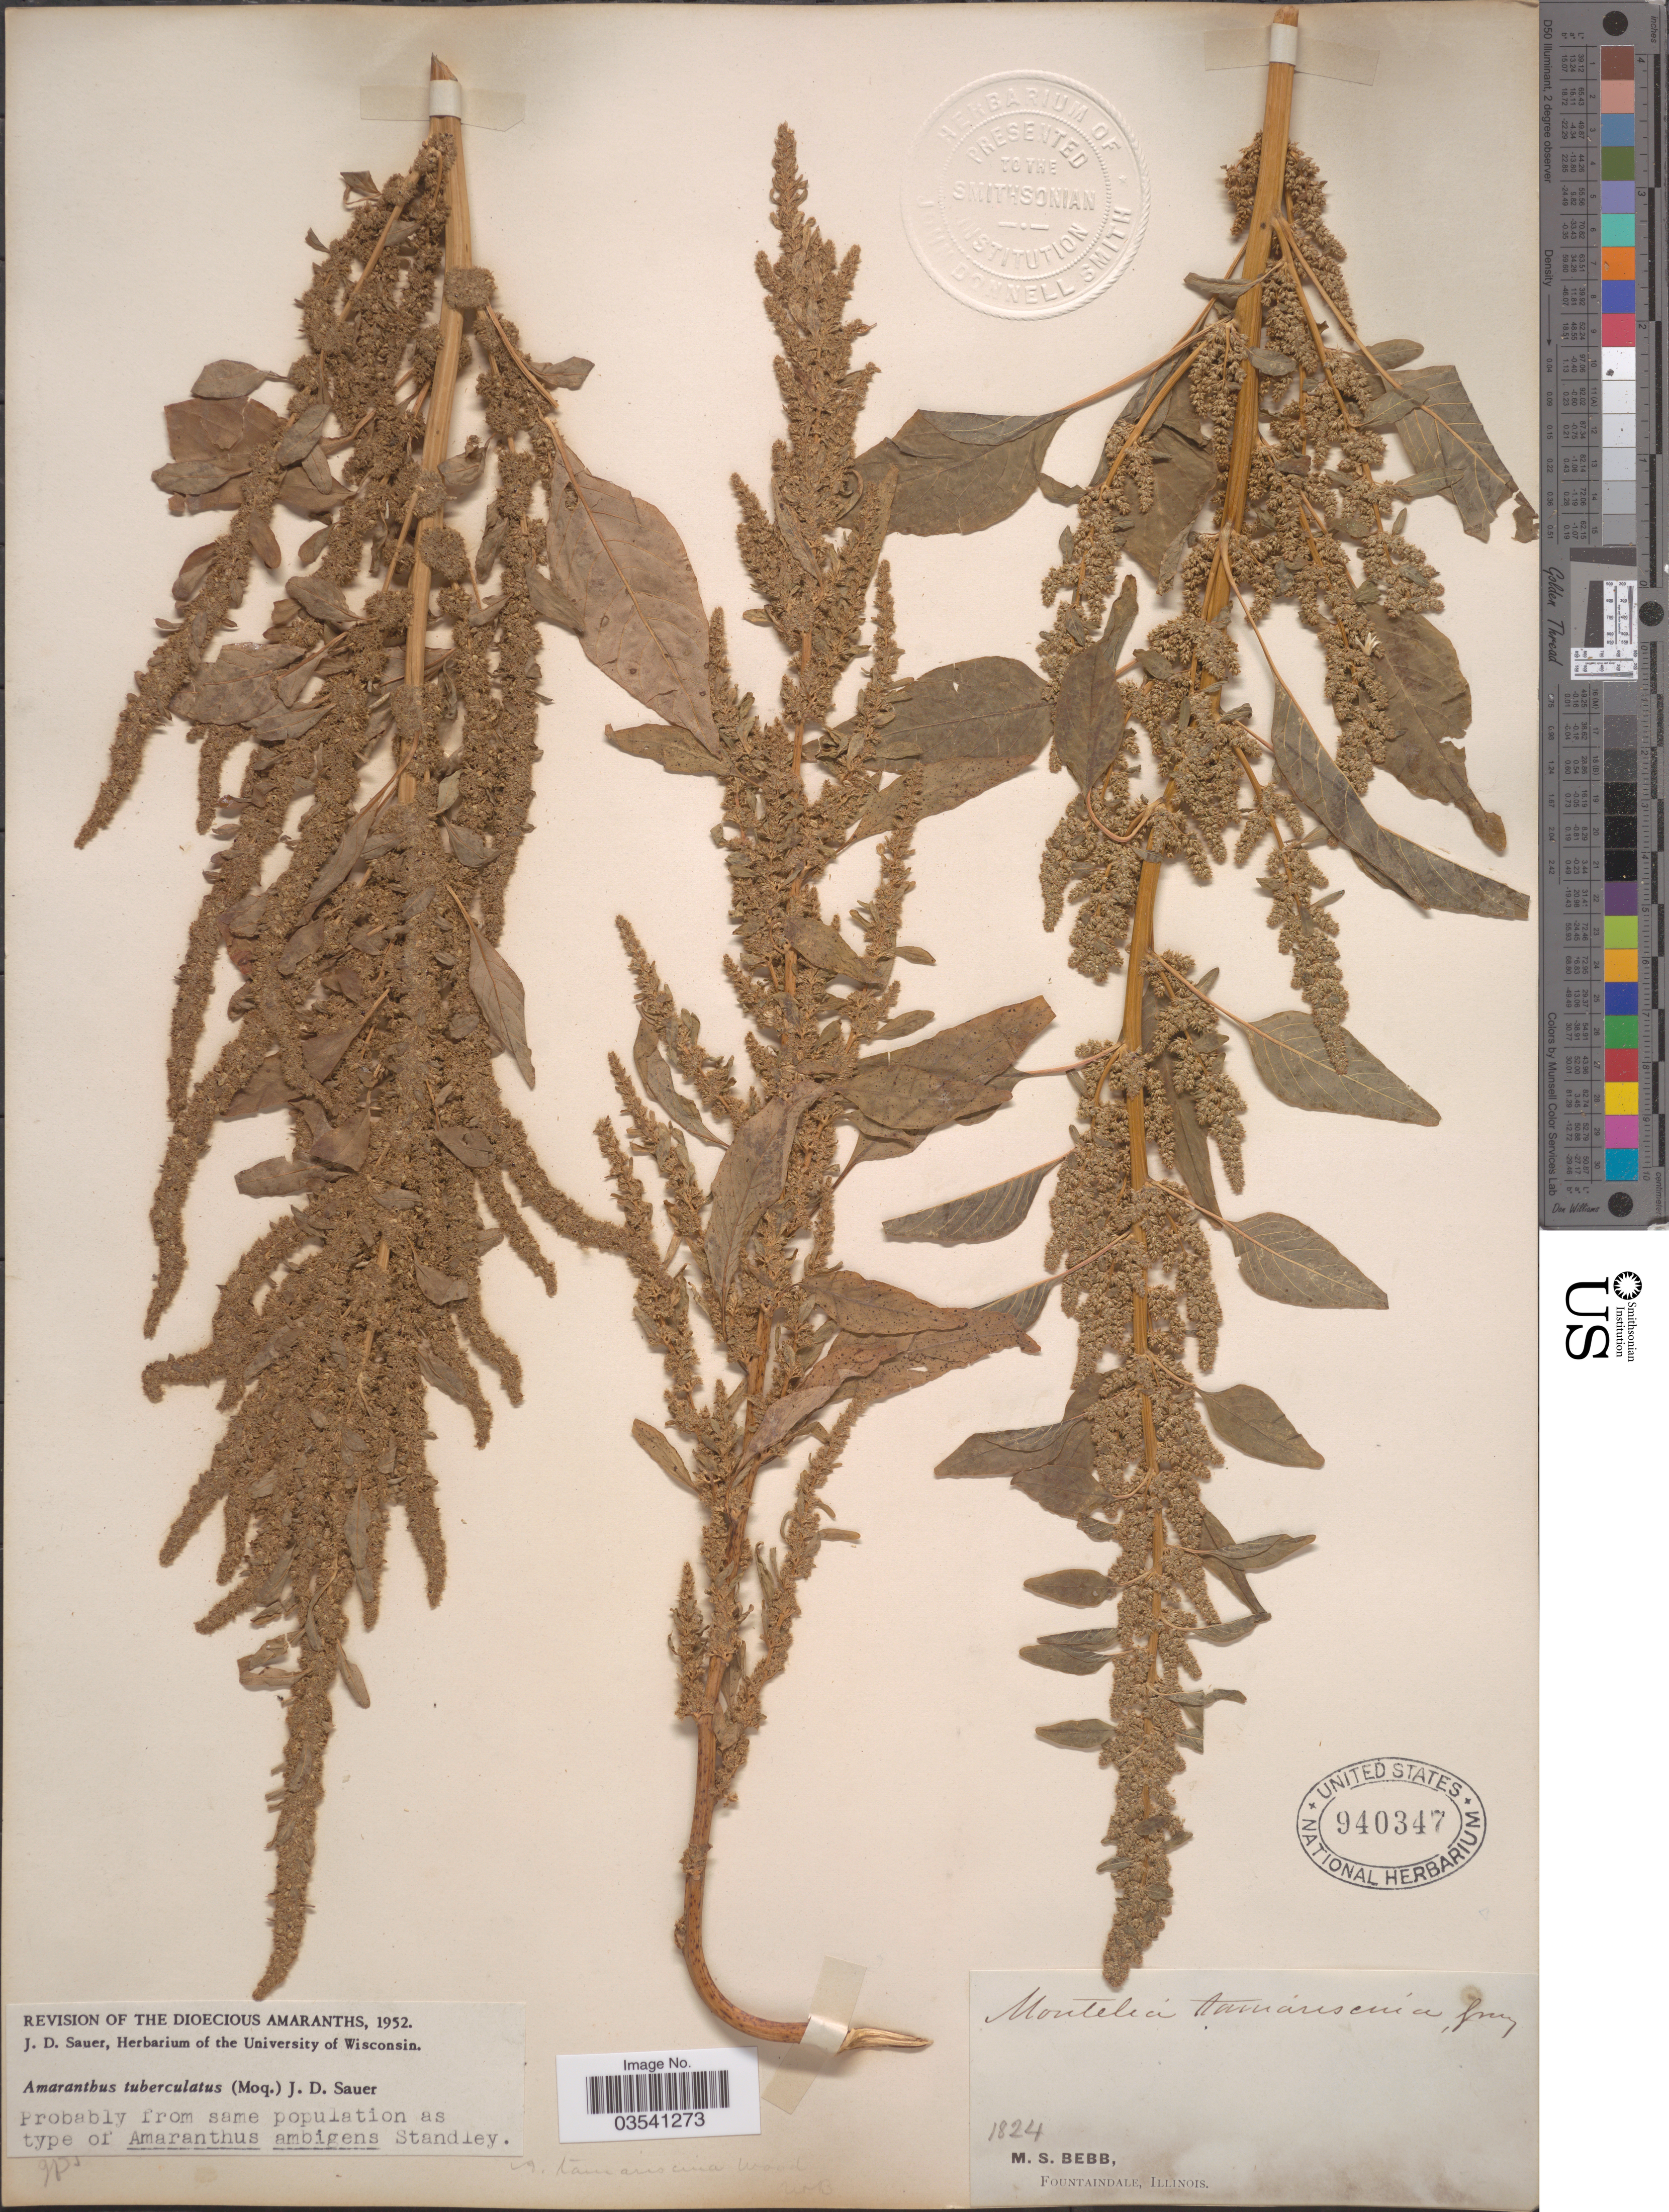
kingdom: Plantae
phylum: Tracheophyta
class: Magnoliopsida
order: Caryophyllales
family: Amaranthaceae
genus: Amaranthus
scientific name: Amaranthus tuberculatus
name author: (Moq.) J.D. Sauer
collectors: M. Bebb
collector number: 1824?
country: United States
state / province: Illinois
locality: Fountaindale.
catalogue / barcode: US 940347